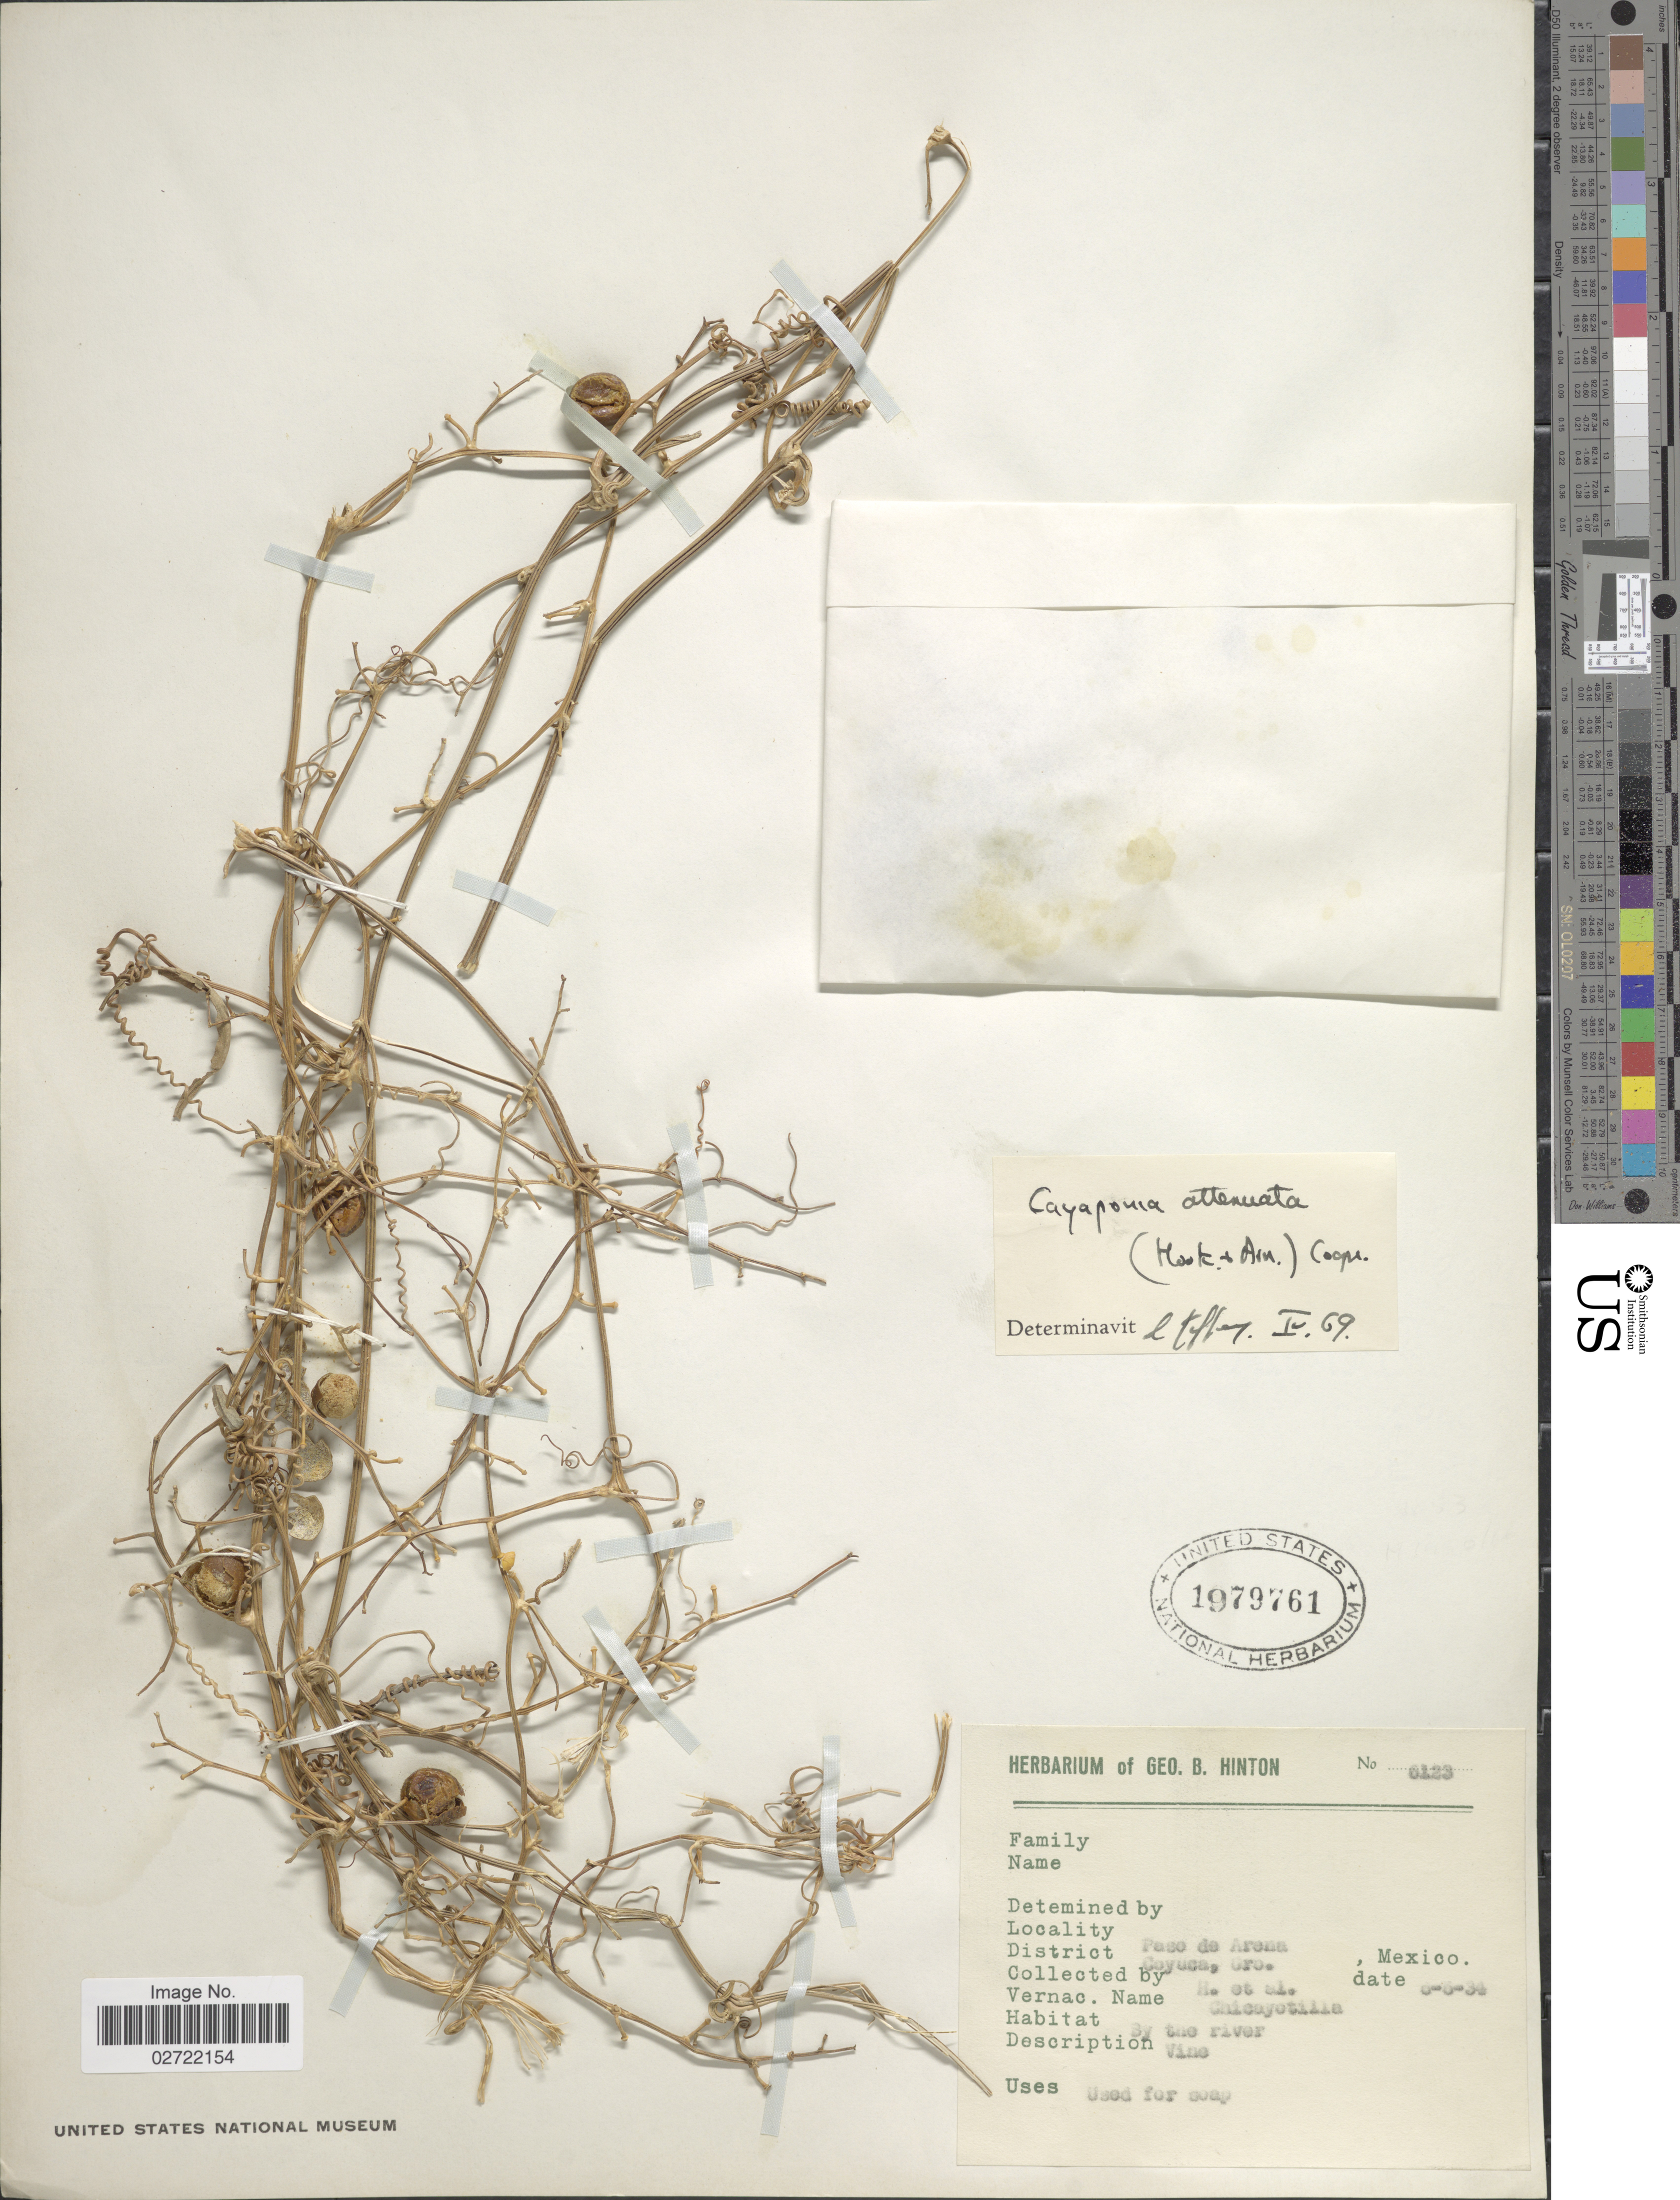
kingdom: Plantae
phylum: Tracheophyta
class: Magnoliopsida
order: Cucurbitales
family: Cucurbitaceae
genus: Cayaponia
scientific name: Cayaponia attenuata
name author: (Hook. & Arn.) Cogn.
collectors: G. B. Hinton & et al.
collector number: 6123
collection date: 1934-06-03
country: Mexico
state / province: Guerrero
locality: Paso de Arana. District: Coyuca.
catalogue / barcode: US 1979761